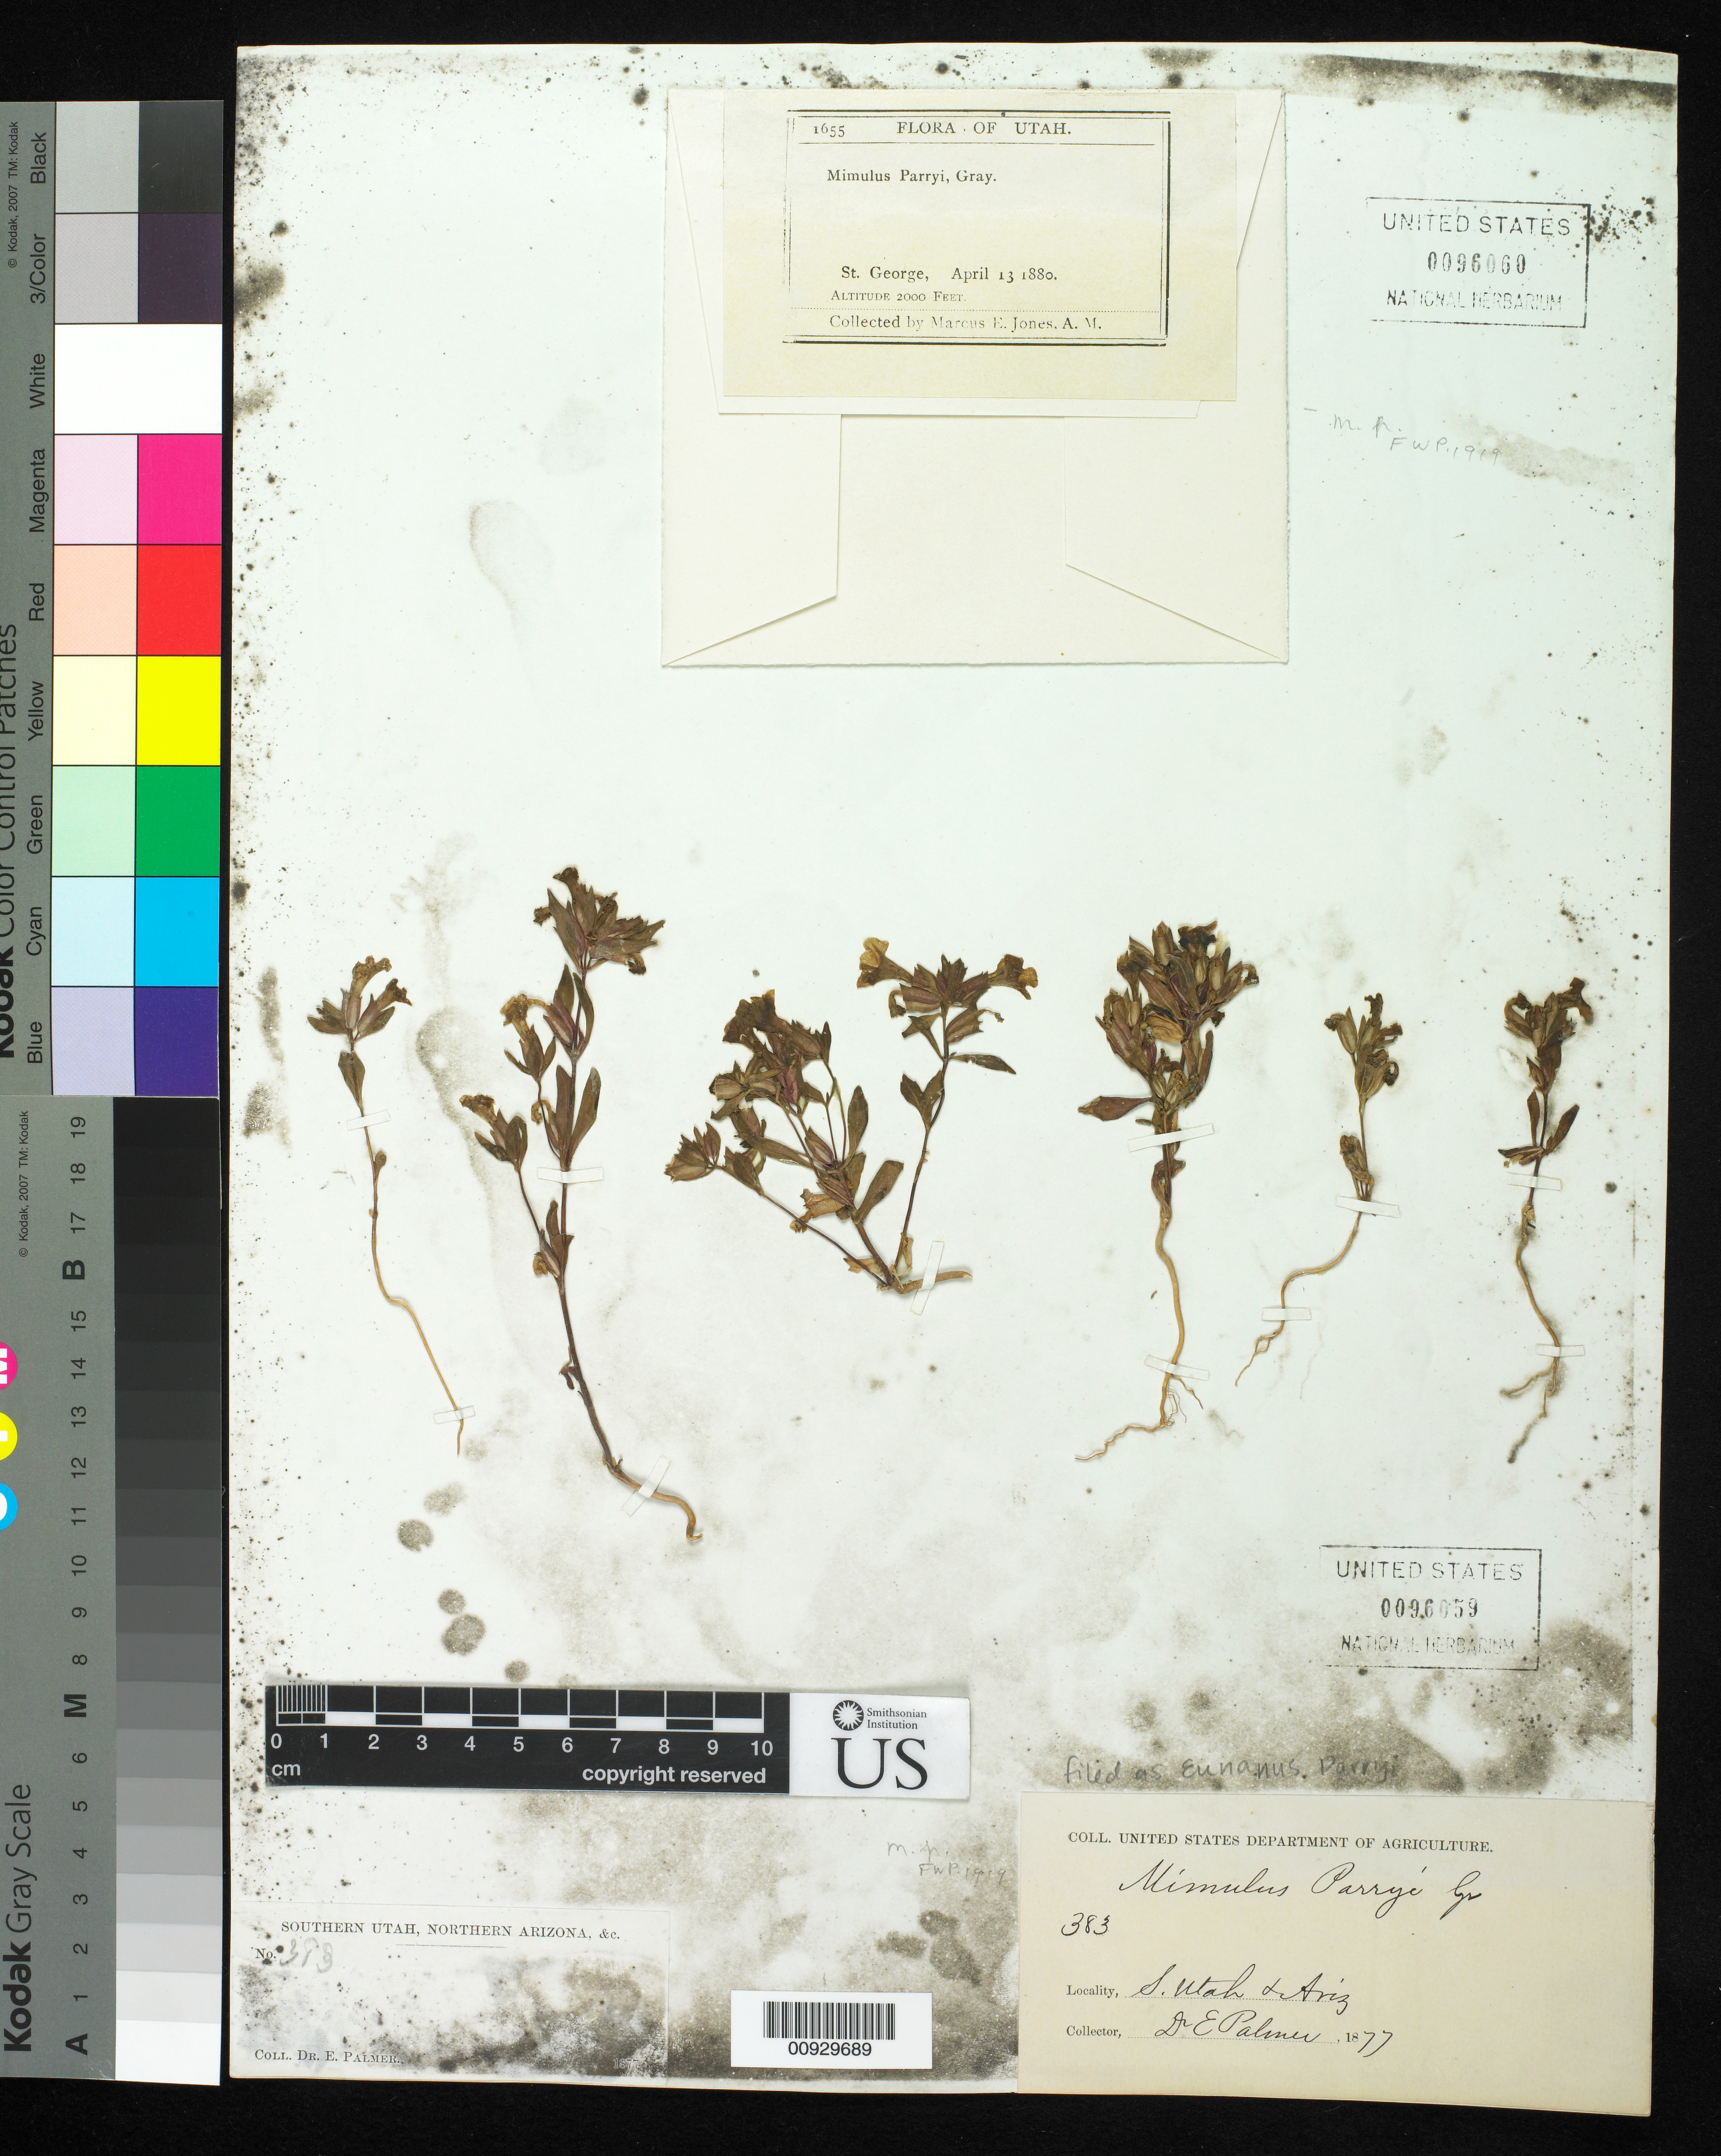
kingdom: Plantae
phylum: Tracheophyta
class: Magnoliopsida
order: Lamiales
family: Phrymaceae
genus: Eunanus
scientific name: Eunanus parryi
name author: (A. Gray) Greene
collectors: M. E. Jones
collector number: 1655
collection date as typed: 13 Apr 1880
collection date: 1880-04-13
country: United States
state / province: Utah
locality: St. George.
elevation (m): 610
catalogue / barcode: US 96060-2